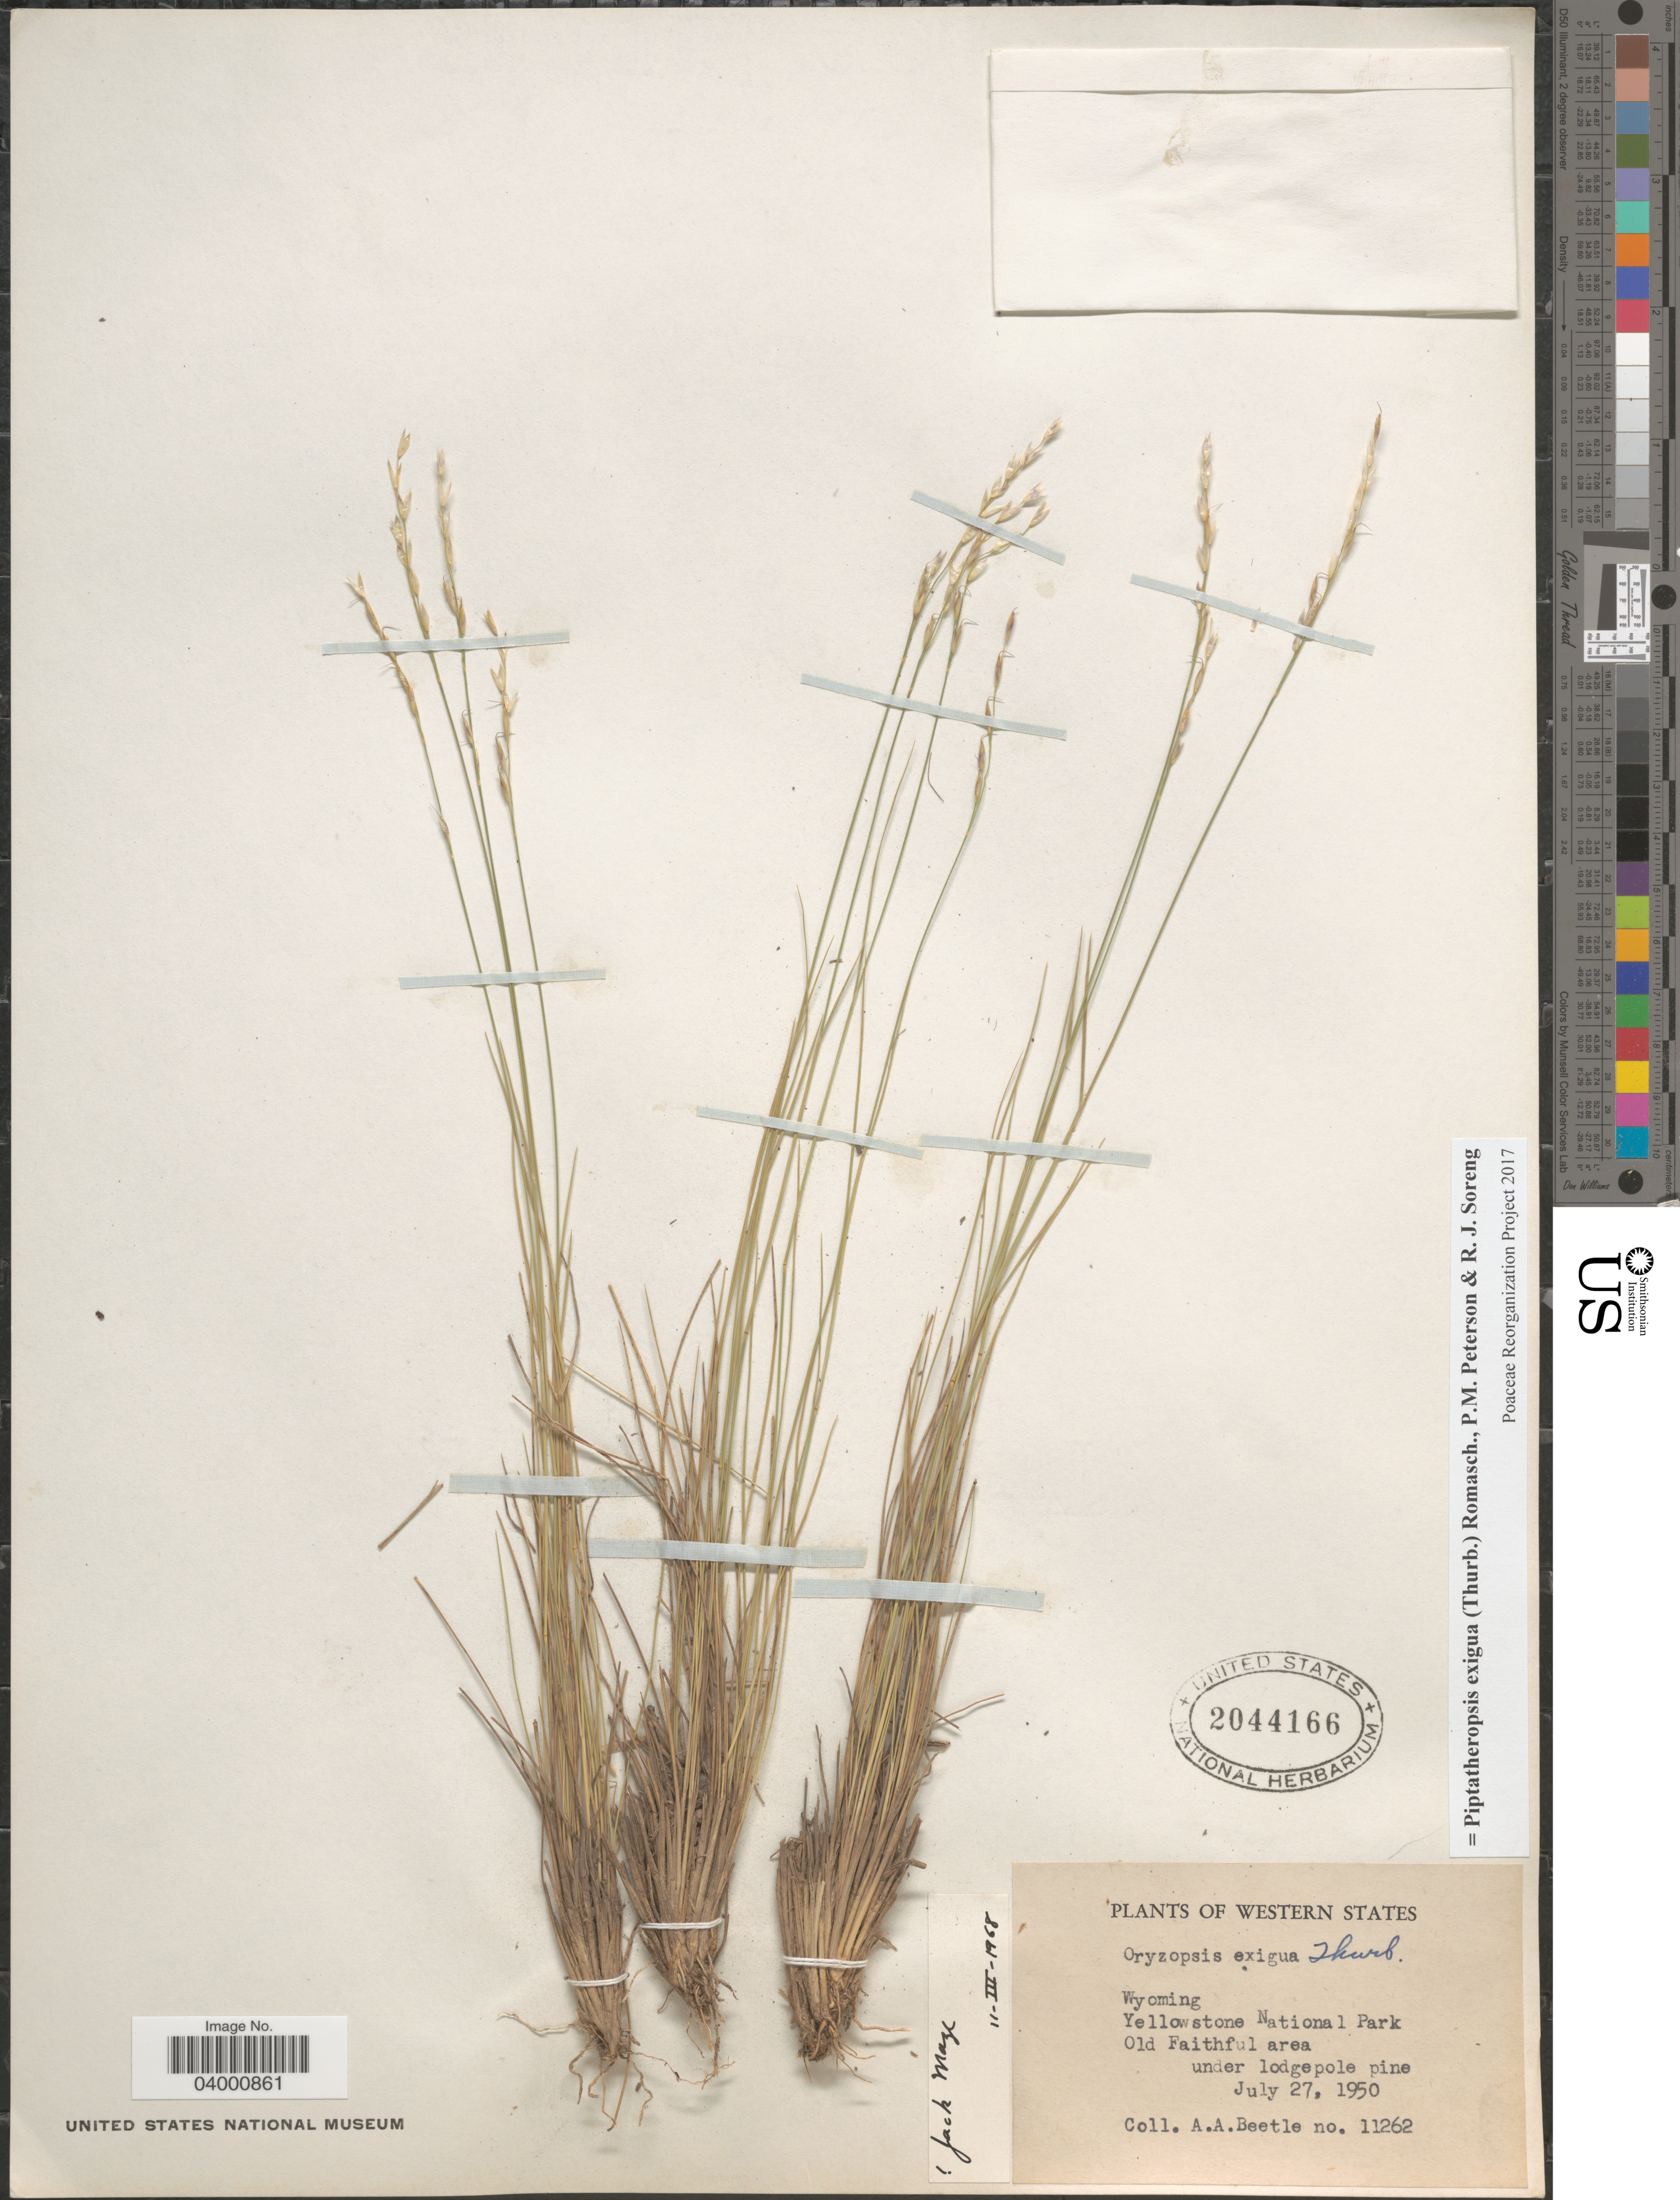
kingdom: Plantae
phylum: Tracheophyta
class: Liliopsida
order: Poales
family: Poaceae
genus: Piptatheropsis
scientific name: Piptatheropsis exigua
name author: (Thurb.) Romasch. et al.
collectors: A. A. Beetle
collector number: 11262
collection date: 1950-07-27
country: United States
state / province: Wyoming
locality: Western States. Yellowstone National Park. Old Faithful area under lodgepole pine.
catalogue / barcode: US 2044166